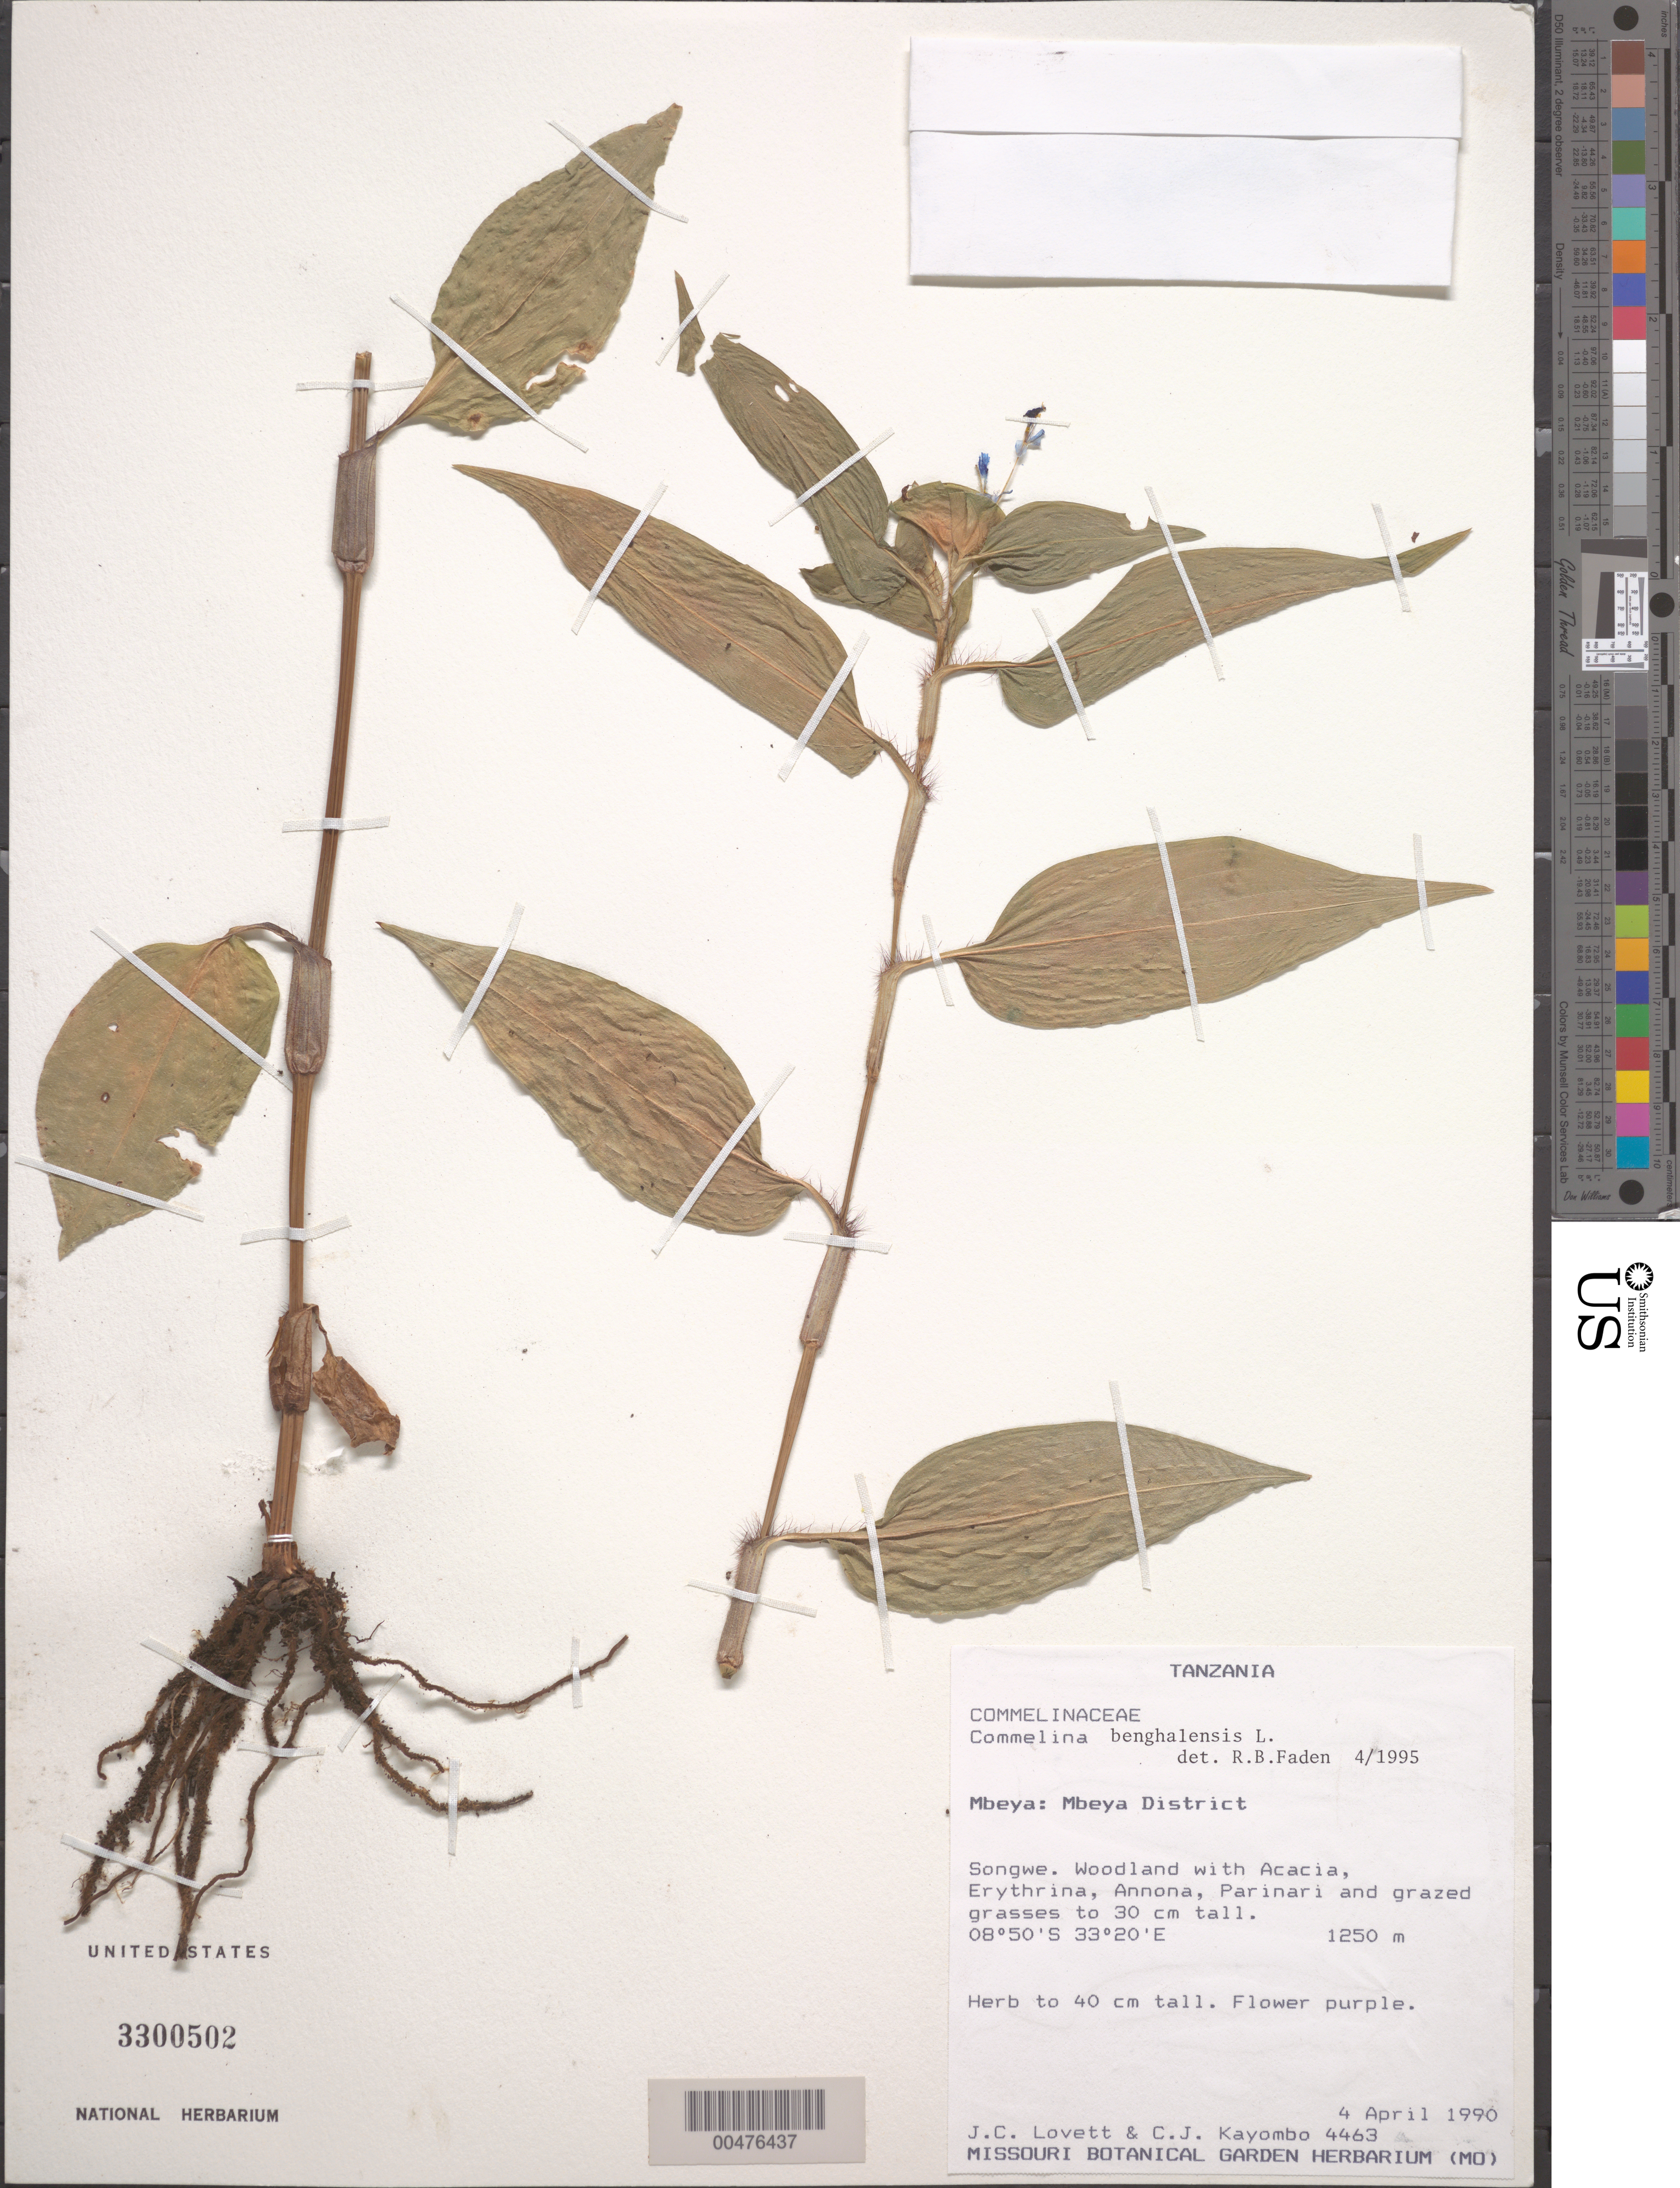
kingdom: Plantae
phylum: Tracheophyta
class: Liliopsida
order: Commelinales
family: Commelinaceae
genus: Commelina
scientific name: Commelina benghalensis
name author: L.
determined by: Faden, Robert B., (US), Smithsonian Institution - National Museum of Natural History (UNITED STATES)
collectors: P. Lovett & C. J. Kayombo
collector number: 4463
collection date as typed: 04 Apr 1990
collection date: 1990-04-04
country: Tanzania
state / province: Mbeya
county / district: Mbeya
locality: Songwe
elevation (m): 1250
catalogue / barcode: US 3300502